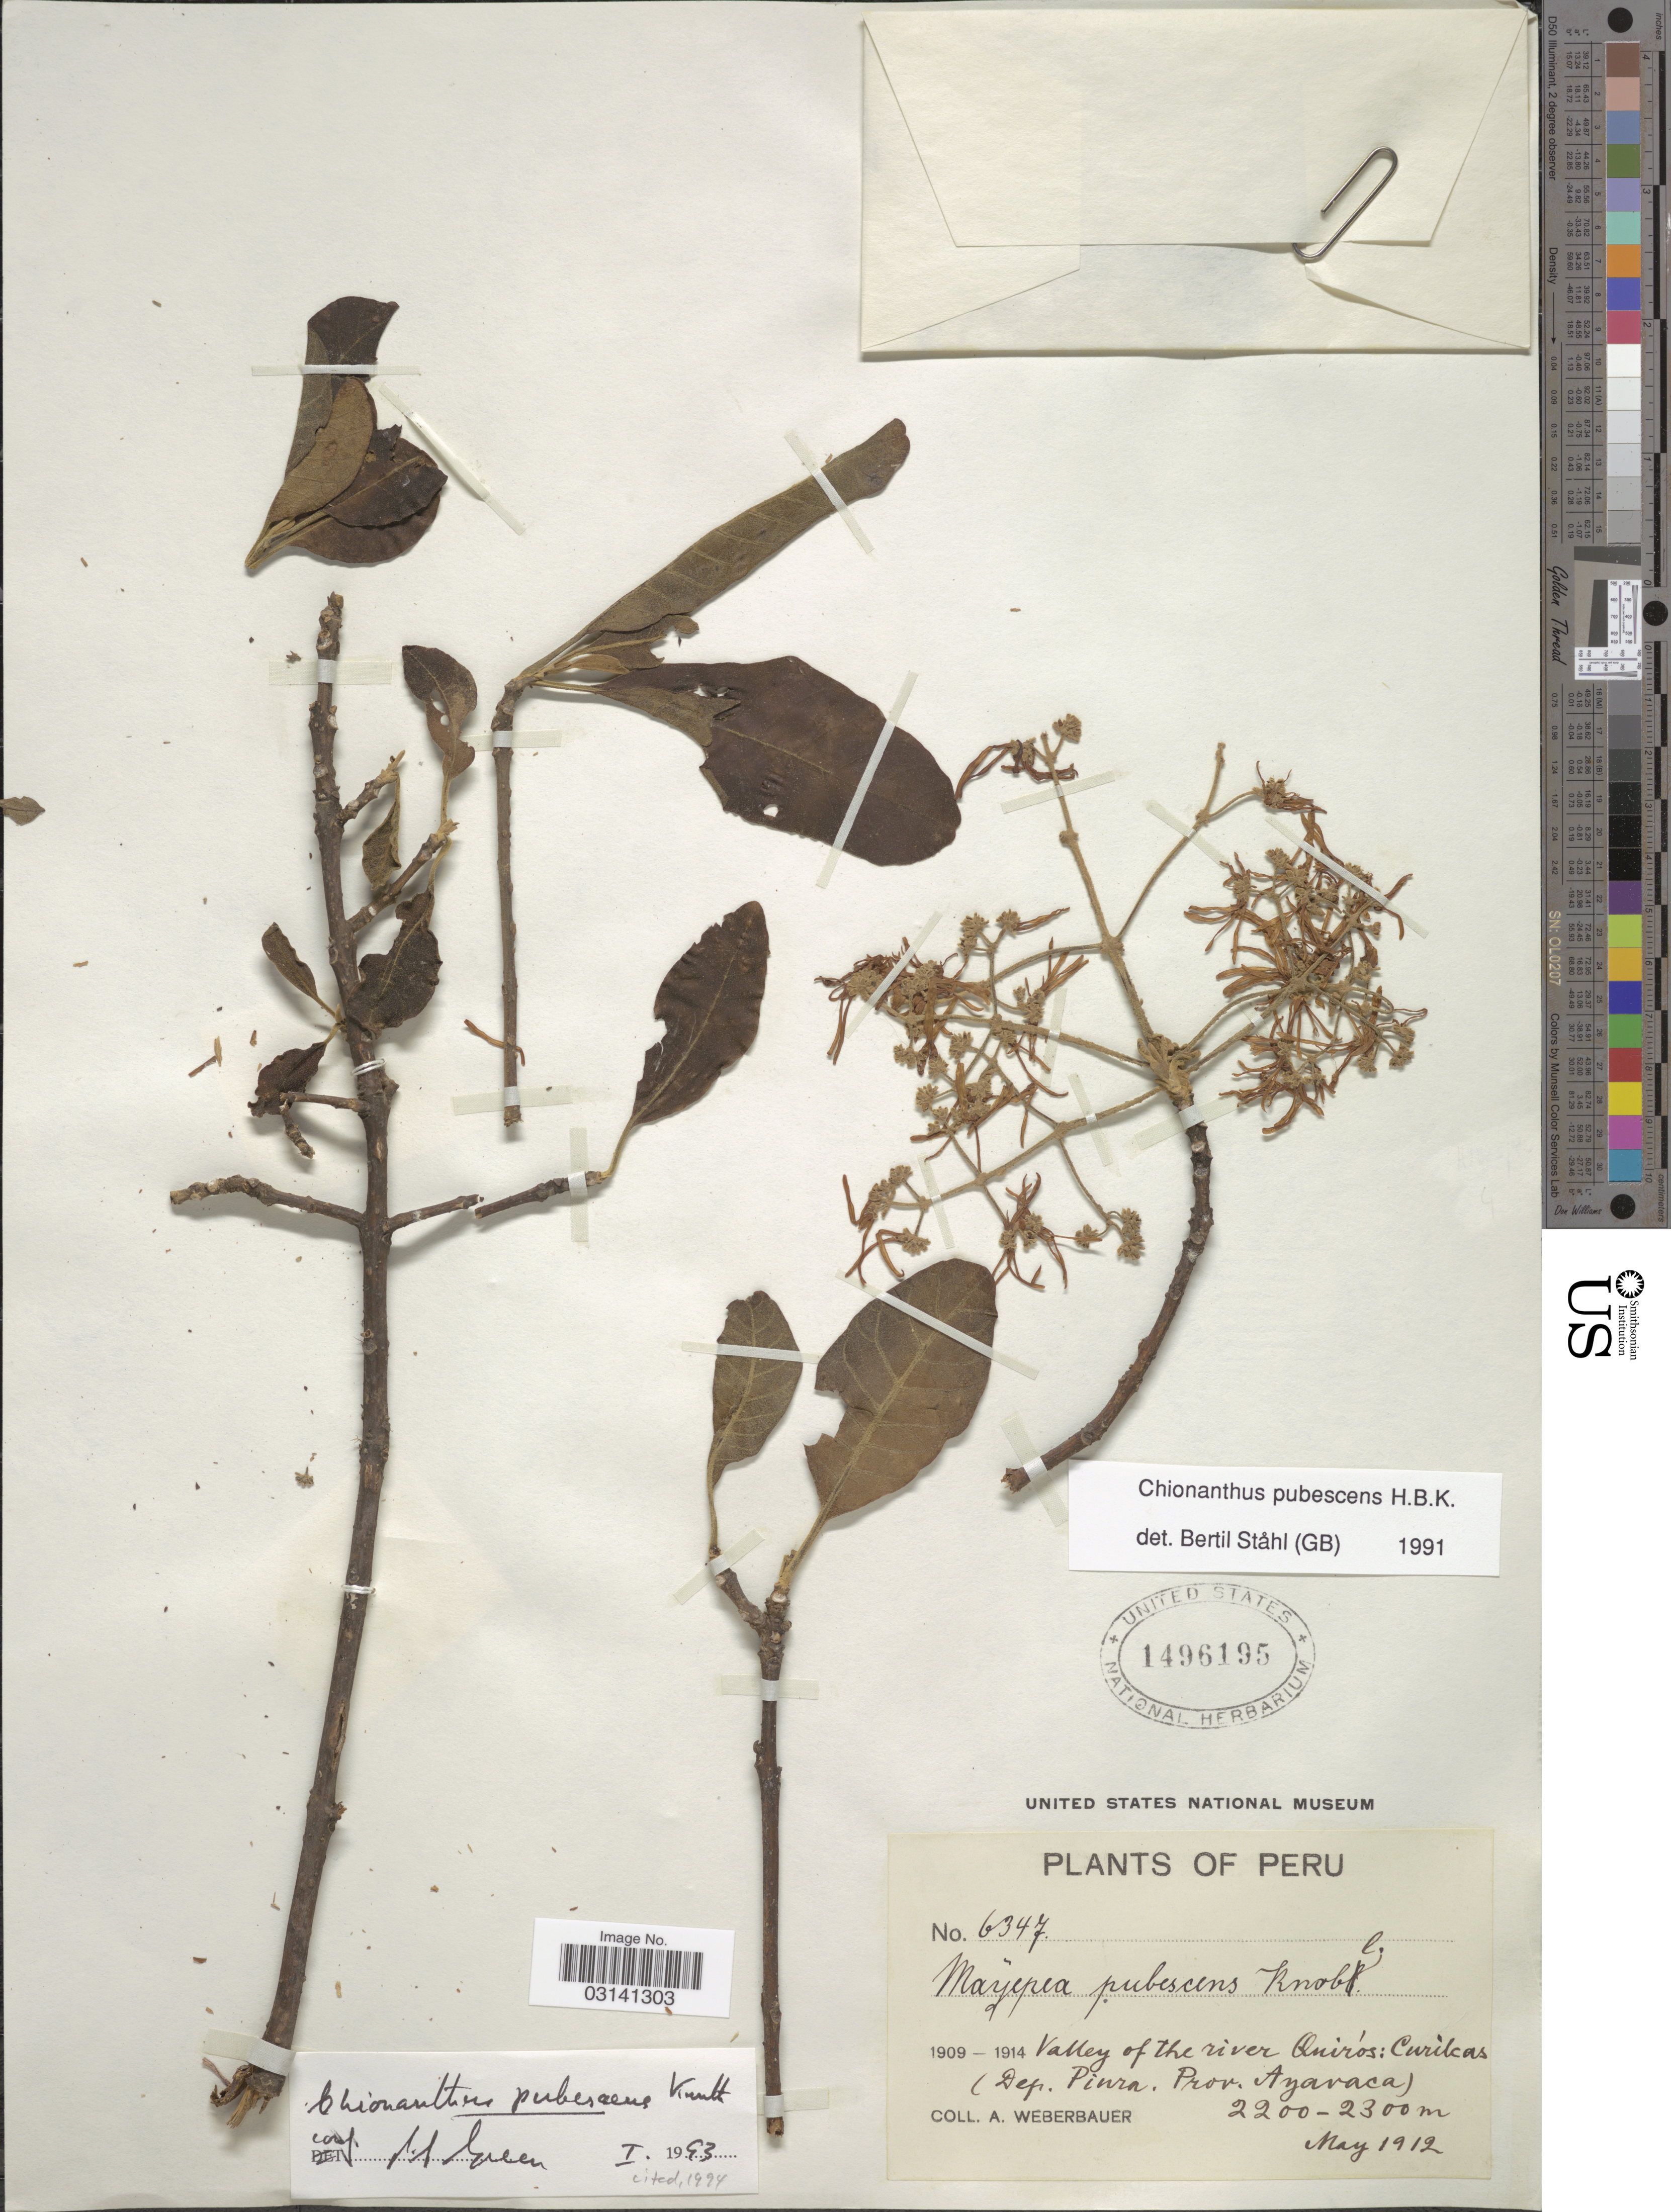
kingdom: Plantae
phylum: Tracheophyta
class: Magnoliopsida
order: Lamiales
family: Oleaceae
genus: Chionanthus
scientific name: Chionanthus pubescens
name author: Kunth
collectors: A. Weberbauer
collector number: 6347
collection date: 1912-05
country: Peru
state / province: Piura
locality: Valley of the river Quirós: Curilcas (Dep. Piura. Prov. Ayavaca).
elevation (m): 2200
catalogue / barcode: US 1496195